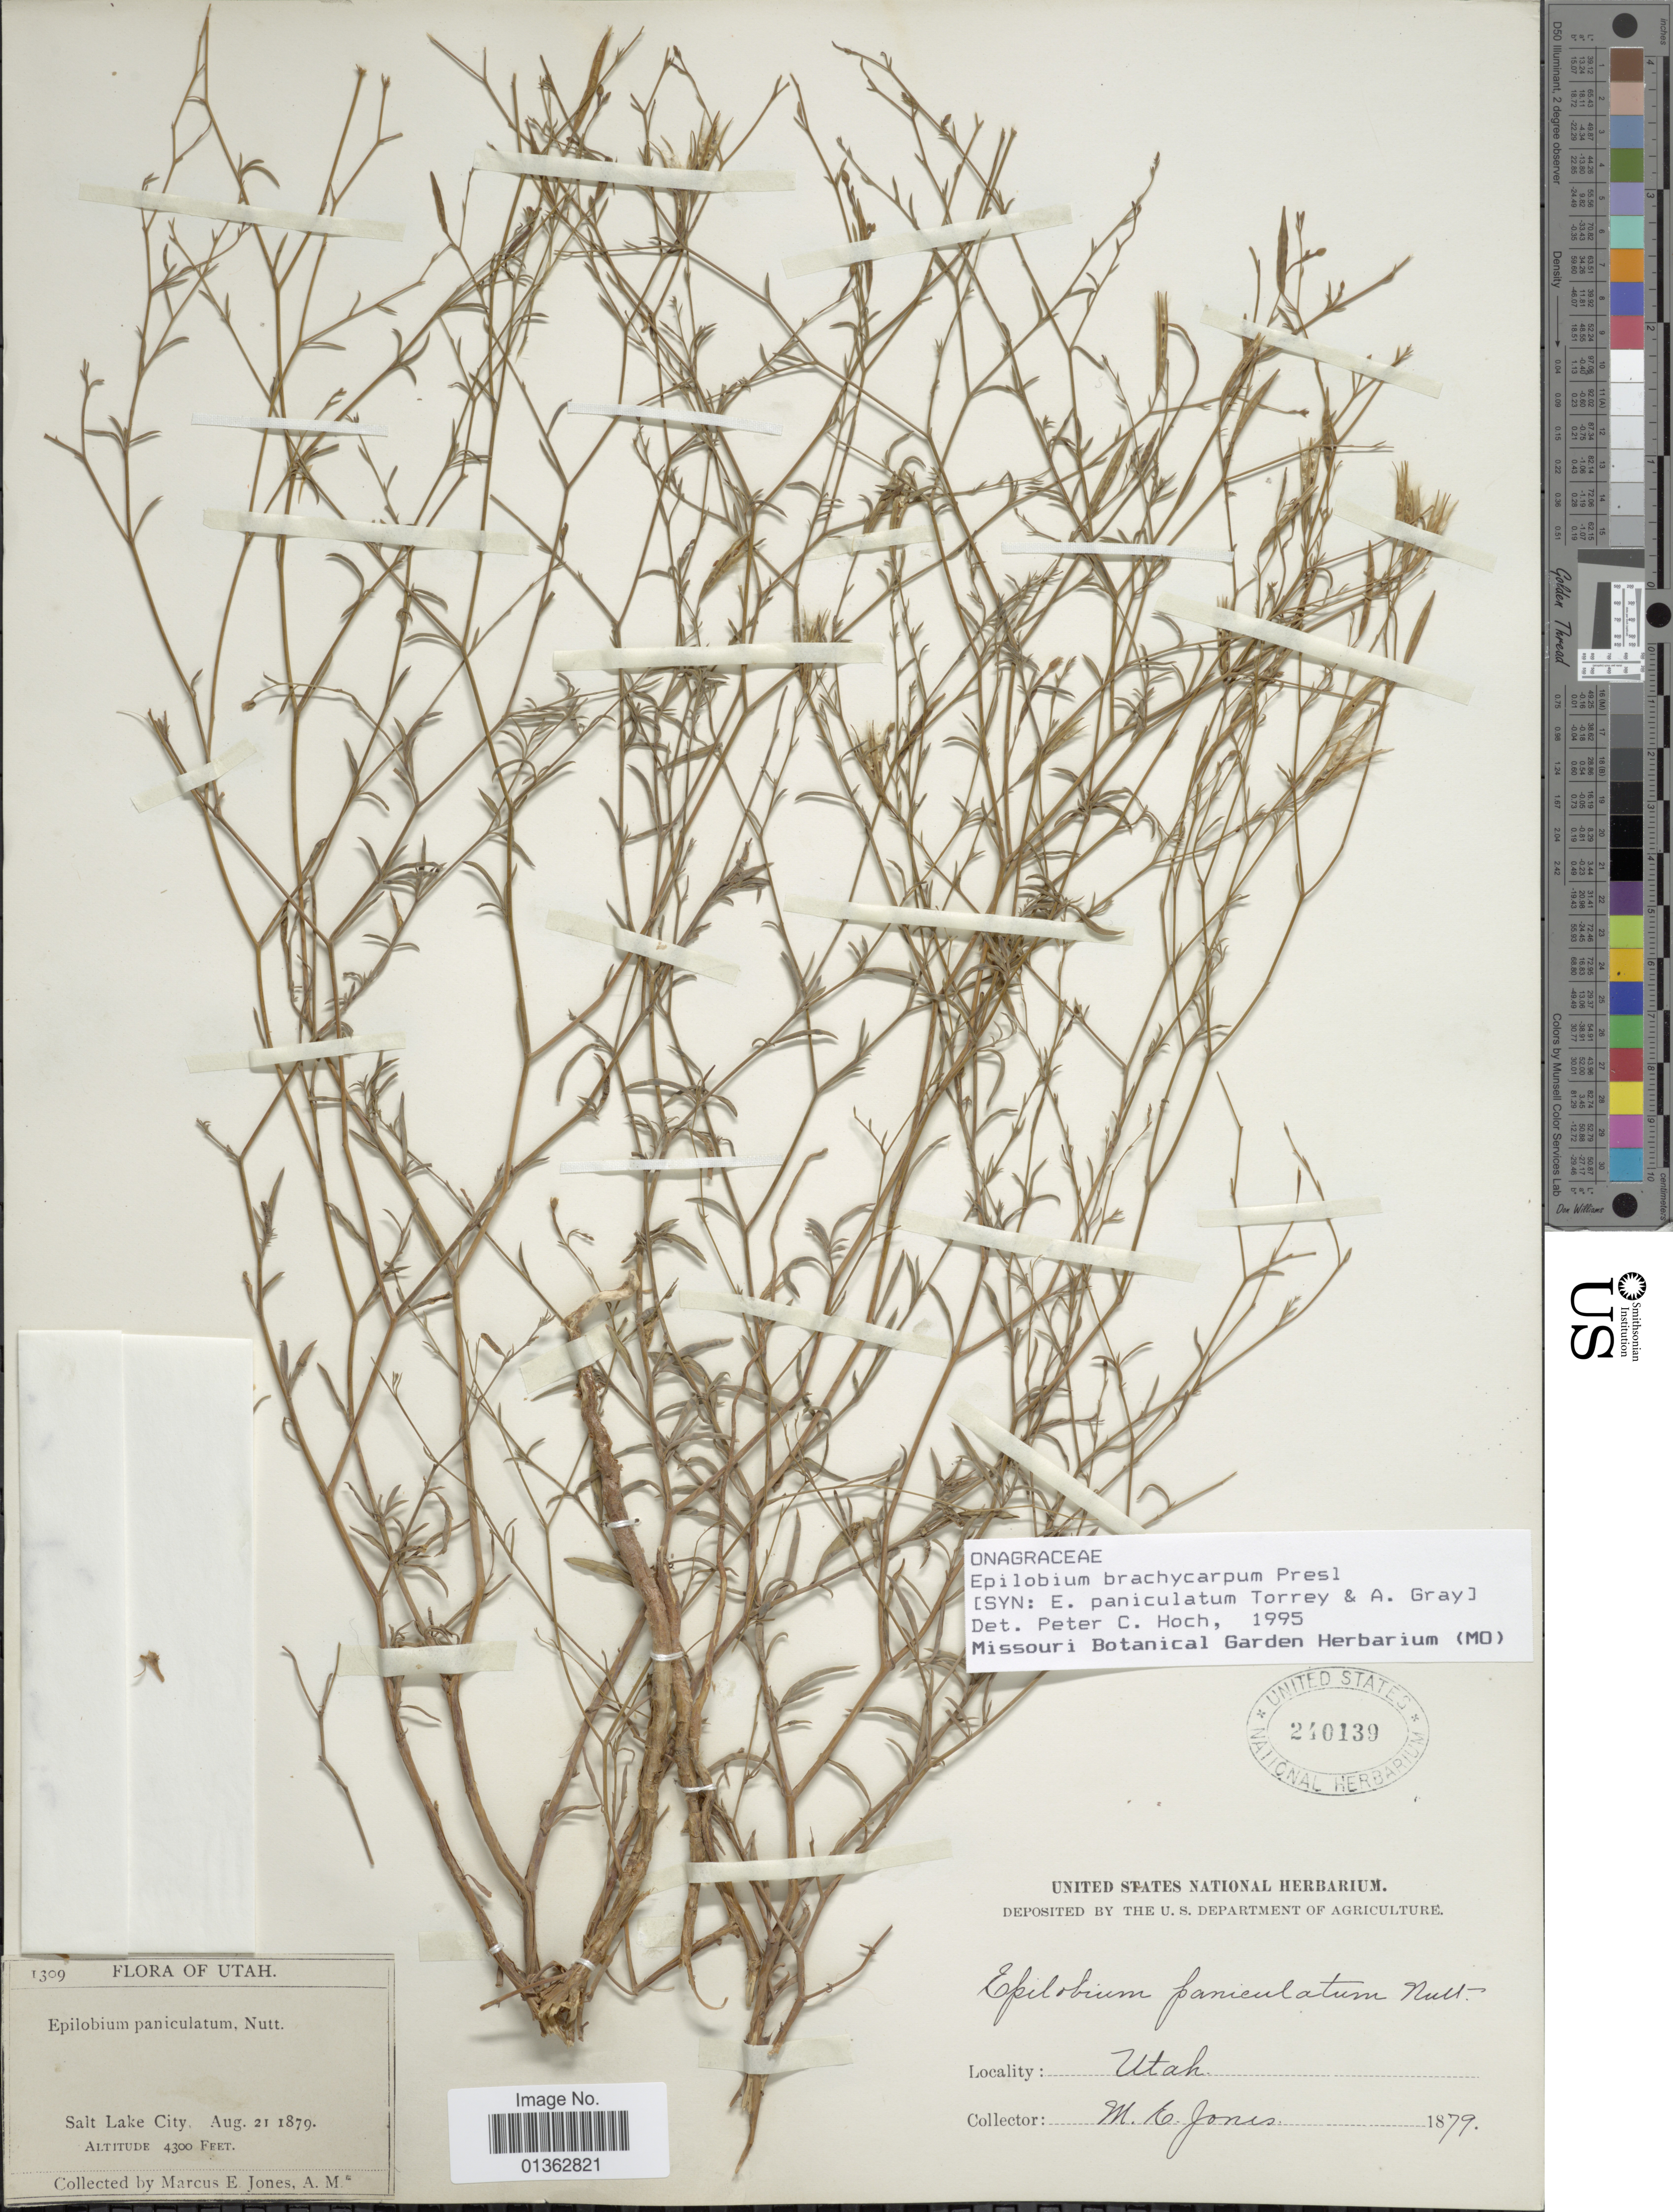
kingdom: Plantae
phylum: Tracheophyta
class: Magnoliopsida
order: Myrtales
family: Onagraceae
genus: Epilobium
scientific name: Epilobium brachycarpum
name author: C. Presl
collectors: M. E. Jones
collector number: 1309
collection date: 1879-08-21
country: United States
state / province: Utah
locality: Salt Lake City.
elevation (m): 1311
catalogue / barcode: US 240139